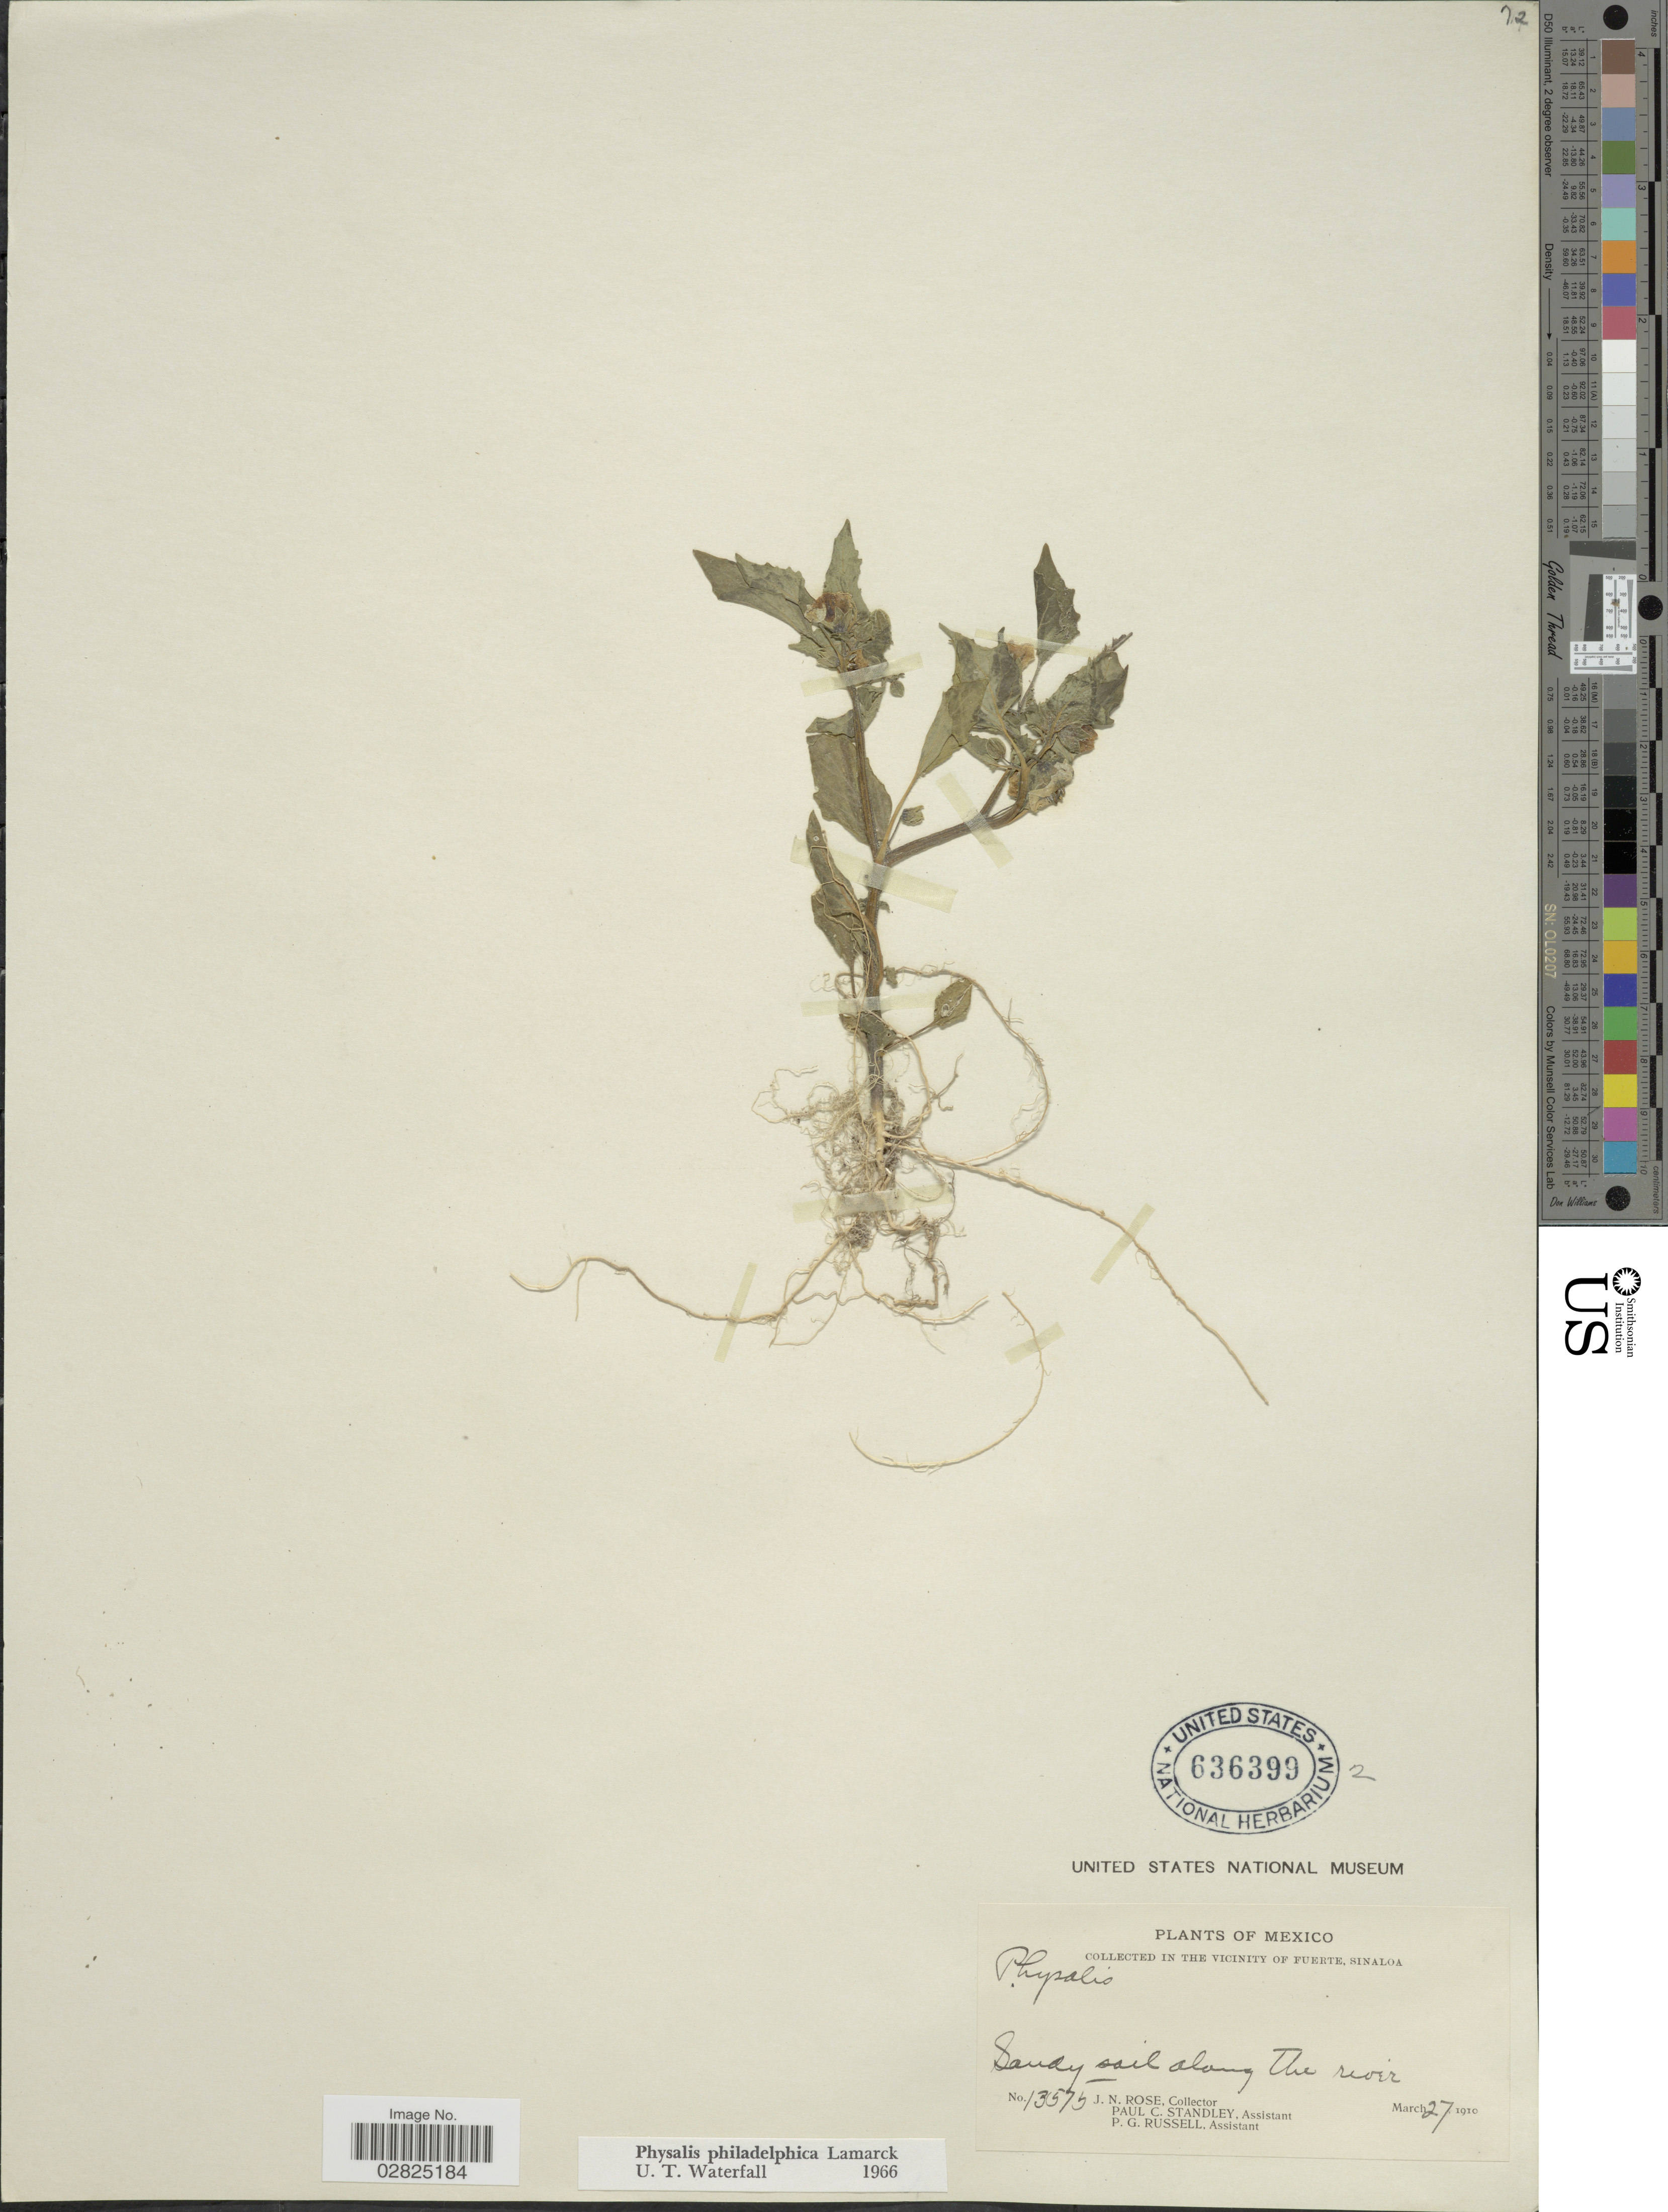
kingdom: Plantae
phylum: Tracheophyta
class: Magnoliopsida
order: Solanales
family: Solanaceae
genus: Physalis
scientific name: Physalis philadelphica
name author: Lam.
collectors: J. N. Rose, P. C. Standley & P. G. Russell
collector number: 13575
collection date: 1910-03-27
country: Mexico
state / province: Sinaloa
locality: In the vicinity of Fuerte.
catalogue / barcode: US 636399